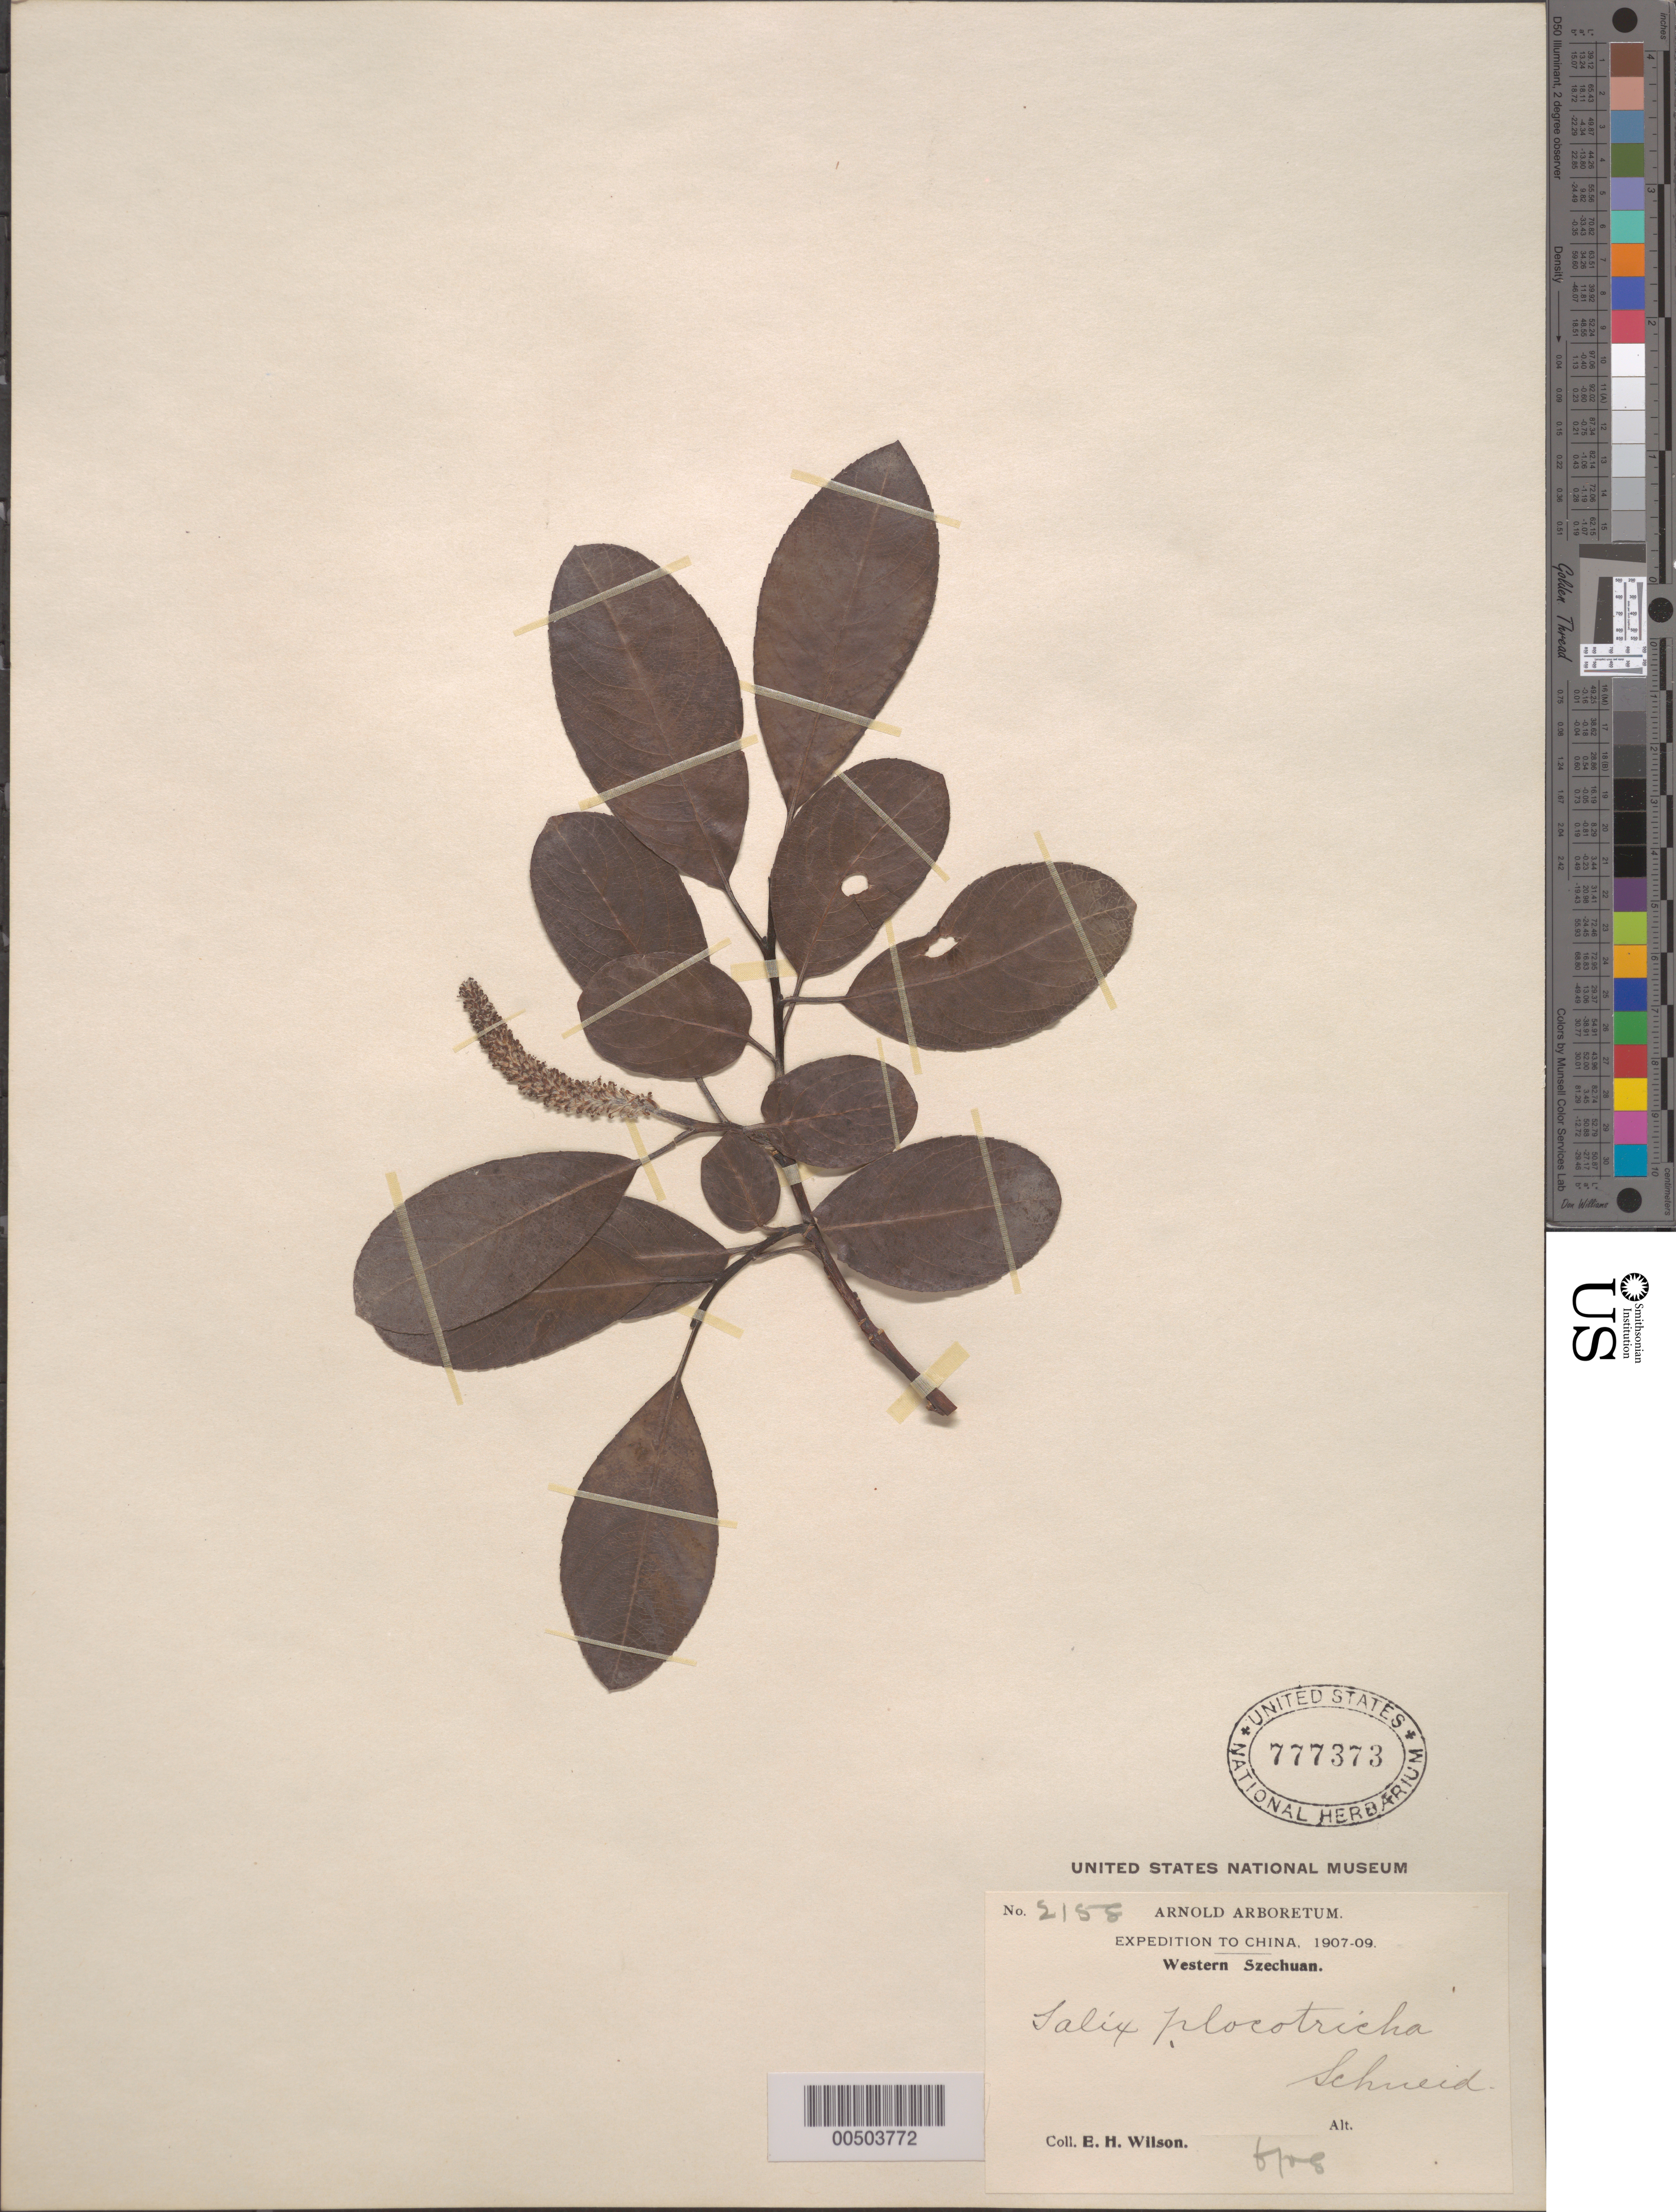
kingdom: Plantae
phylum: Tracheophyta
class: Magnoliopsida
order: Malpighiales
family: Salicaceae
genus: Salix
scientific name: Salix plocotricha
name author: C.K. Schneid. in Sarg.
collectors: E. H. Wilson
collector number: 2158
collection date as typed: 1907 to -- --- 1909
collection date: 1907/1909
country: China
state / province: Sichuan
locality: Western Szechuan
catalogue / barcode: US 777373